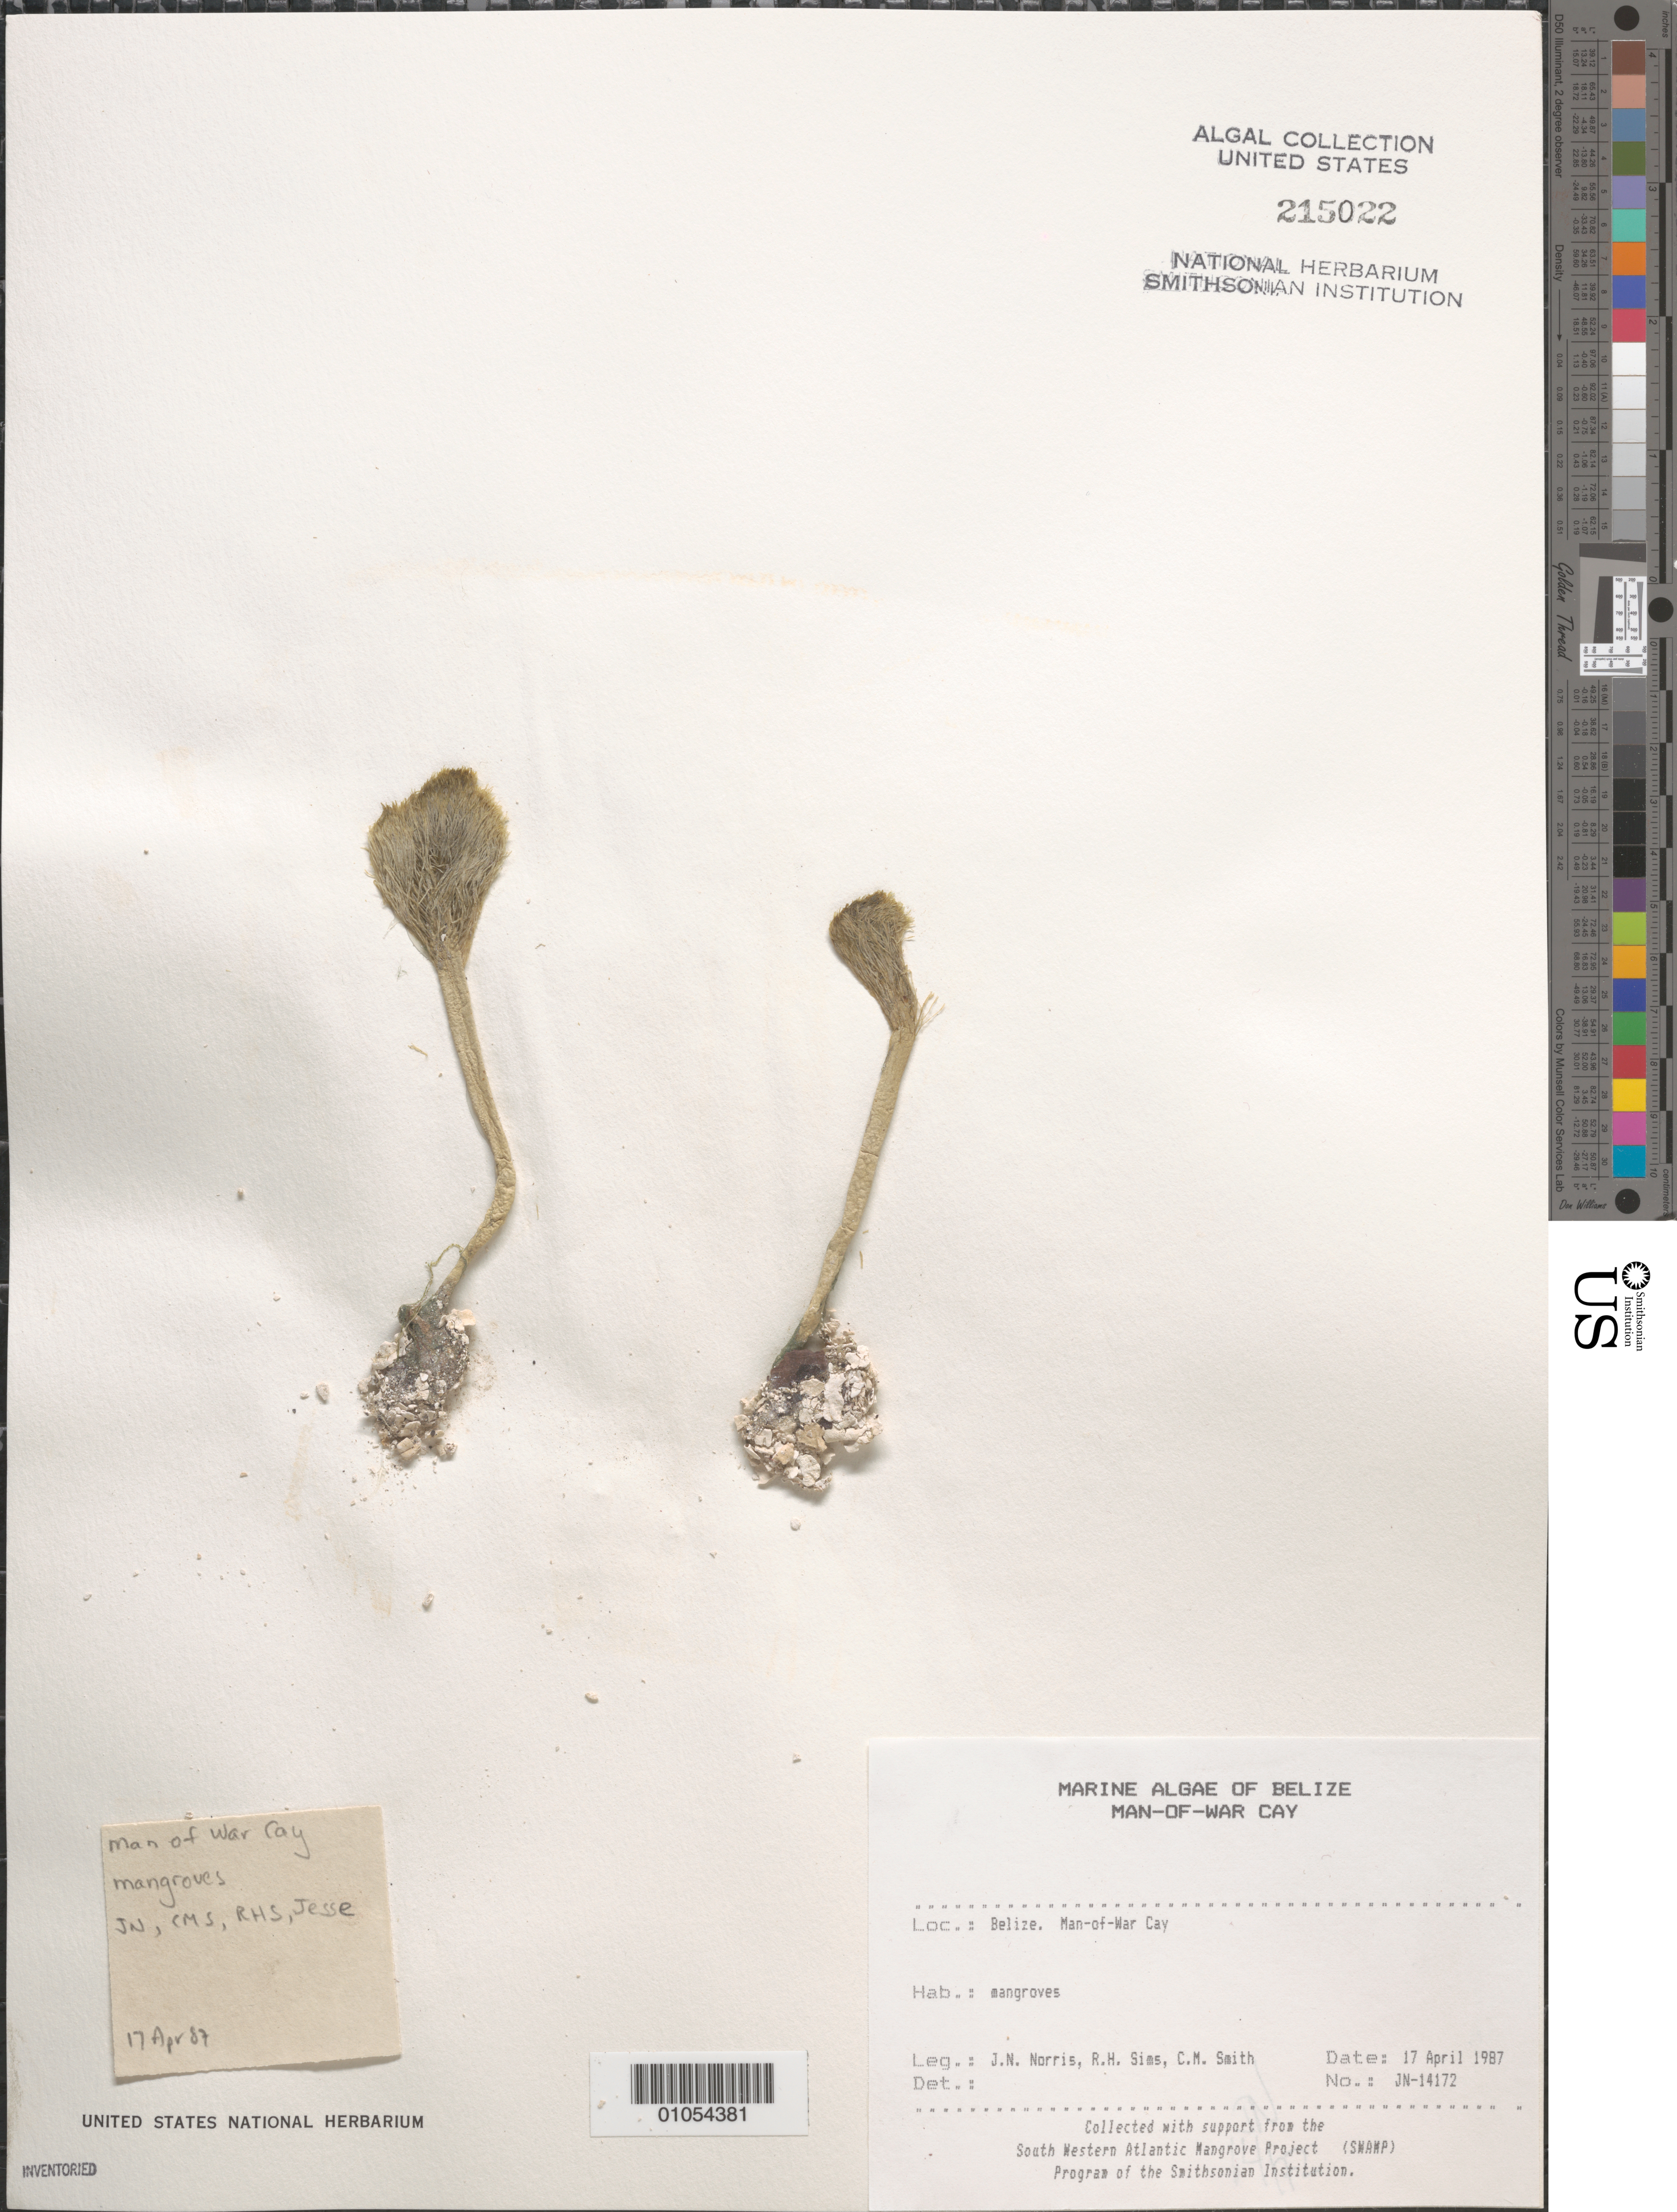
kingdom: Plantae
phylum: Chlorophyta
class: Ulvophyceae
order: Bryopsidales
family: Udoteaceae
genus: Penicillus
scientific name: Penicillus sp.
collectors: J. N. Norris, C. M. Smith & R. H. Sims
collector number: JN-14172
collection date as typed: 17 Apr 1987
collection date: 1987-04-17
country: Belize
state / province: Stann Creek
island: Man of War Cay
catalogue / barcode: US 215022